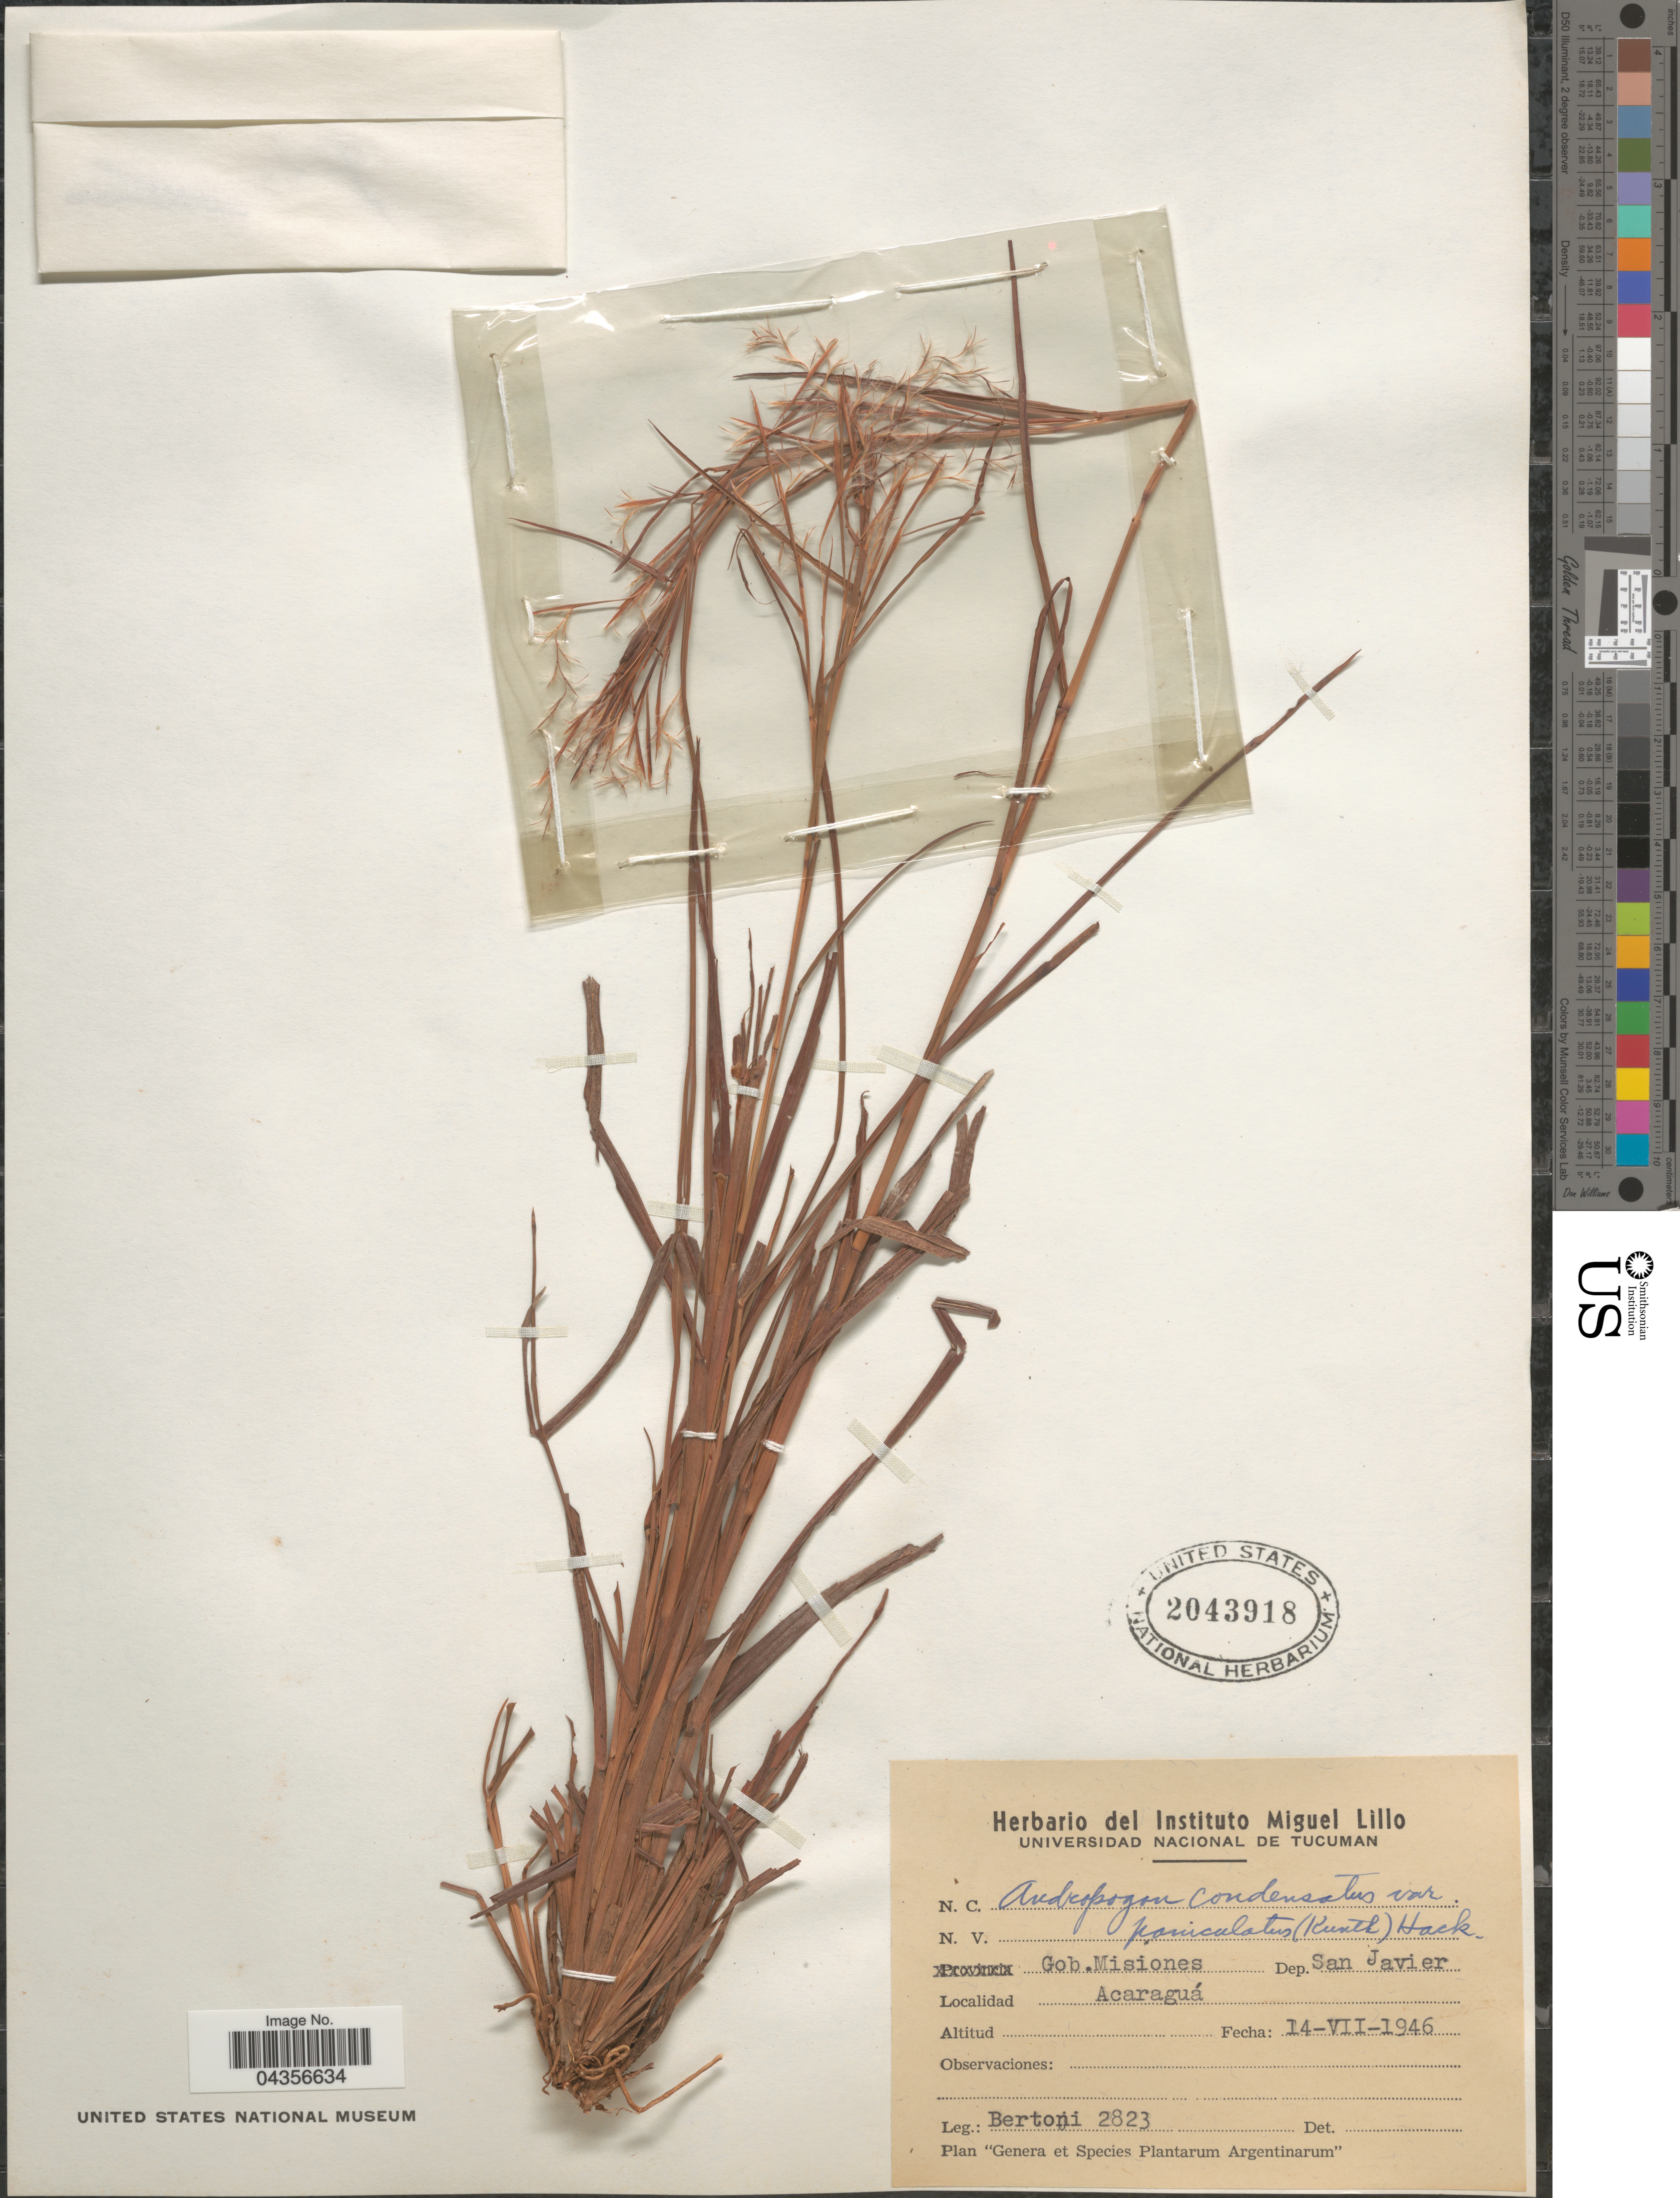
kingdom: Plantae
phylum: Tracheophyta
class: Liliopsida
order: Poales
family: Poaceae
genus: Schizachyrium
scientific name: Schizachyrium microstachyum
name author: (Desv. ex Ham.) Roseng. et al.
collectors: -- Bertoni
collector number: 2823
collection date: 1946-07-14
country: Argentina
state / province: Misiones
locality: Gob. Misiones. Dep. San Javier. Acaraguá.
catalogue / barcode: US 2043918